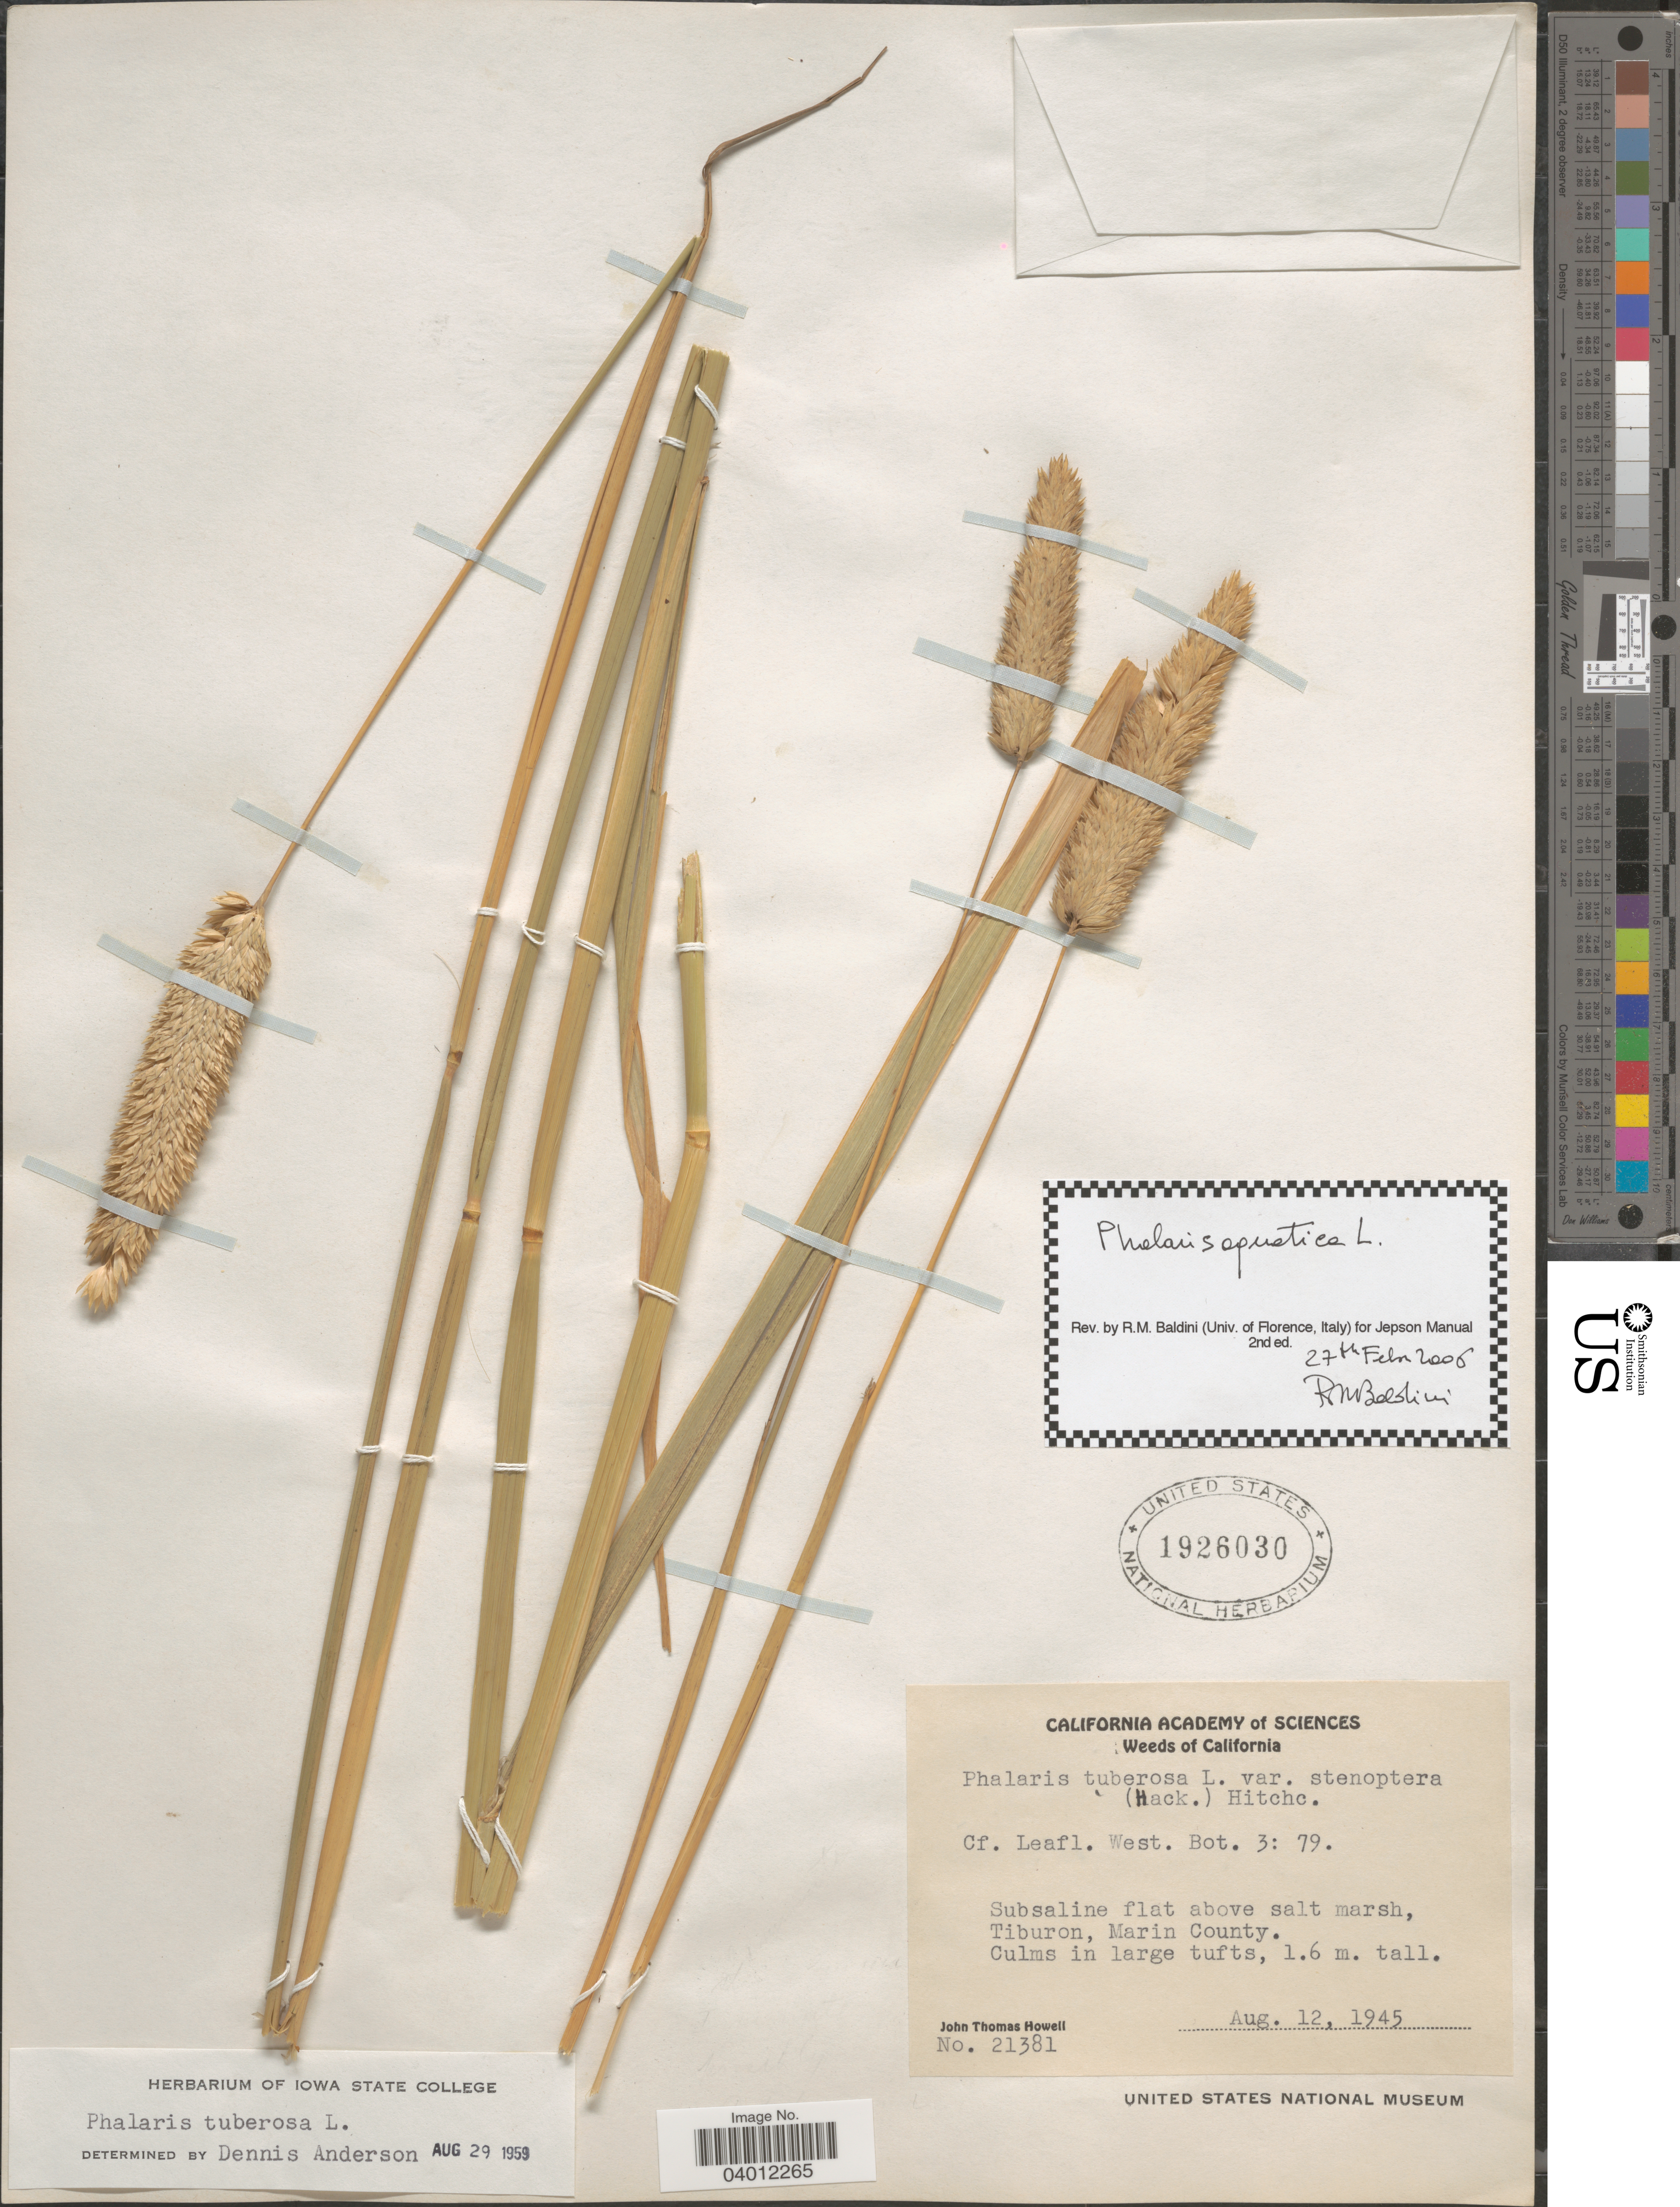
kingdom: Plantae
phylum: Tracheophyta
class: Liliopsida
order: Poales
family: Poaceae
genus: Phalaris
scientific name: Phalaris aquatica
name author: L.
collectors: J. T. Howell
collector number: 21381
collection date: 1945-08-12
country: United States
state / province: California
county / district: Marin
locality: Tiburon, Marin County.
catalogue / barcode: US 1926030